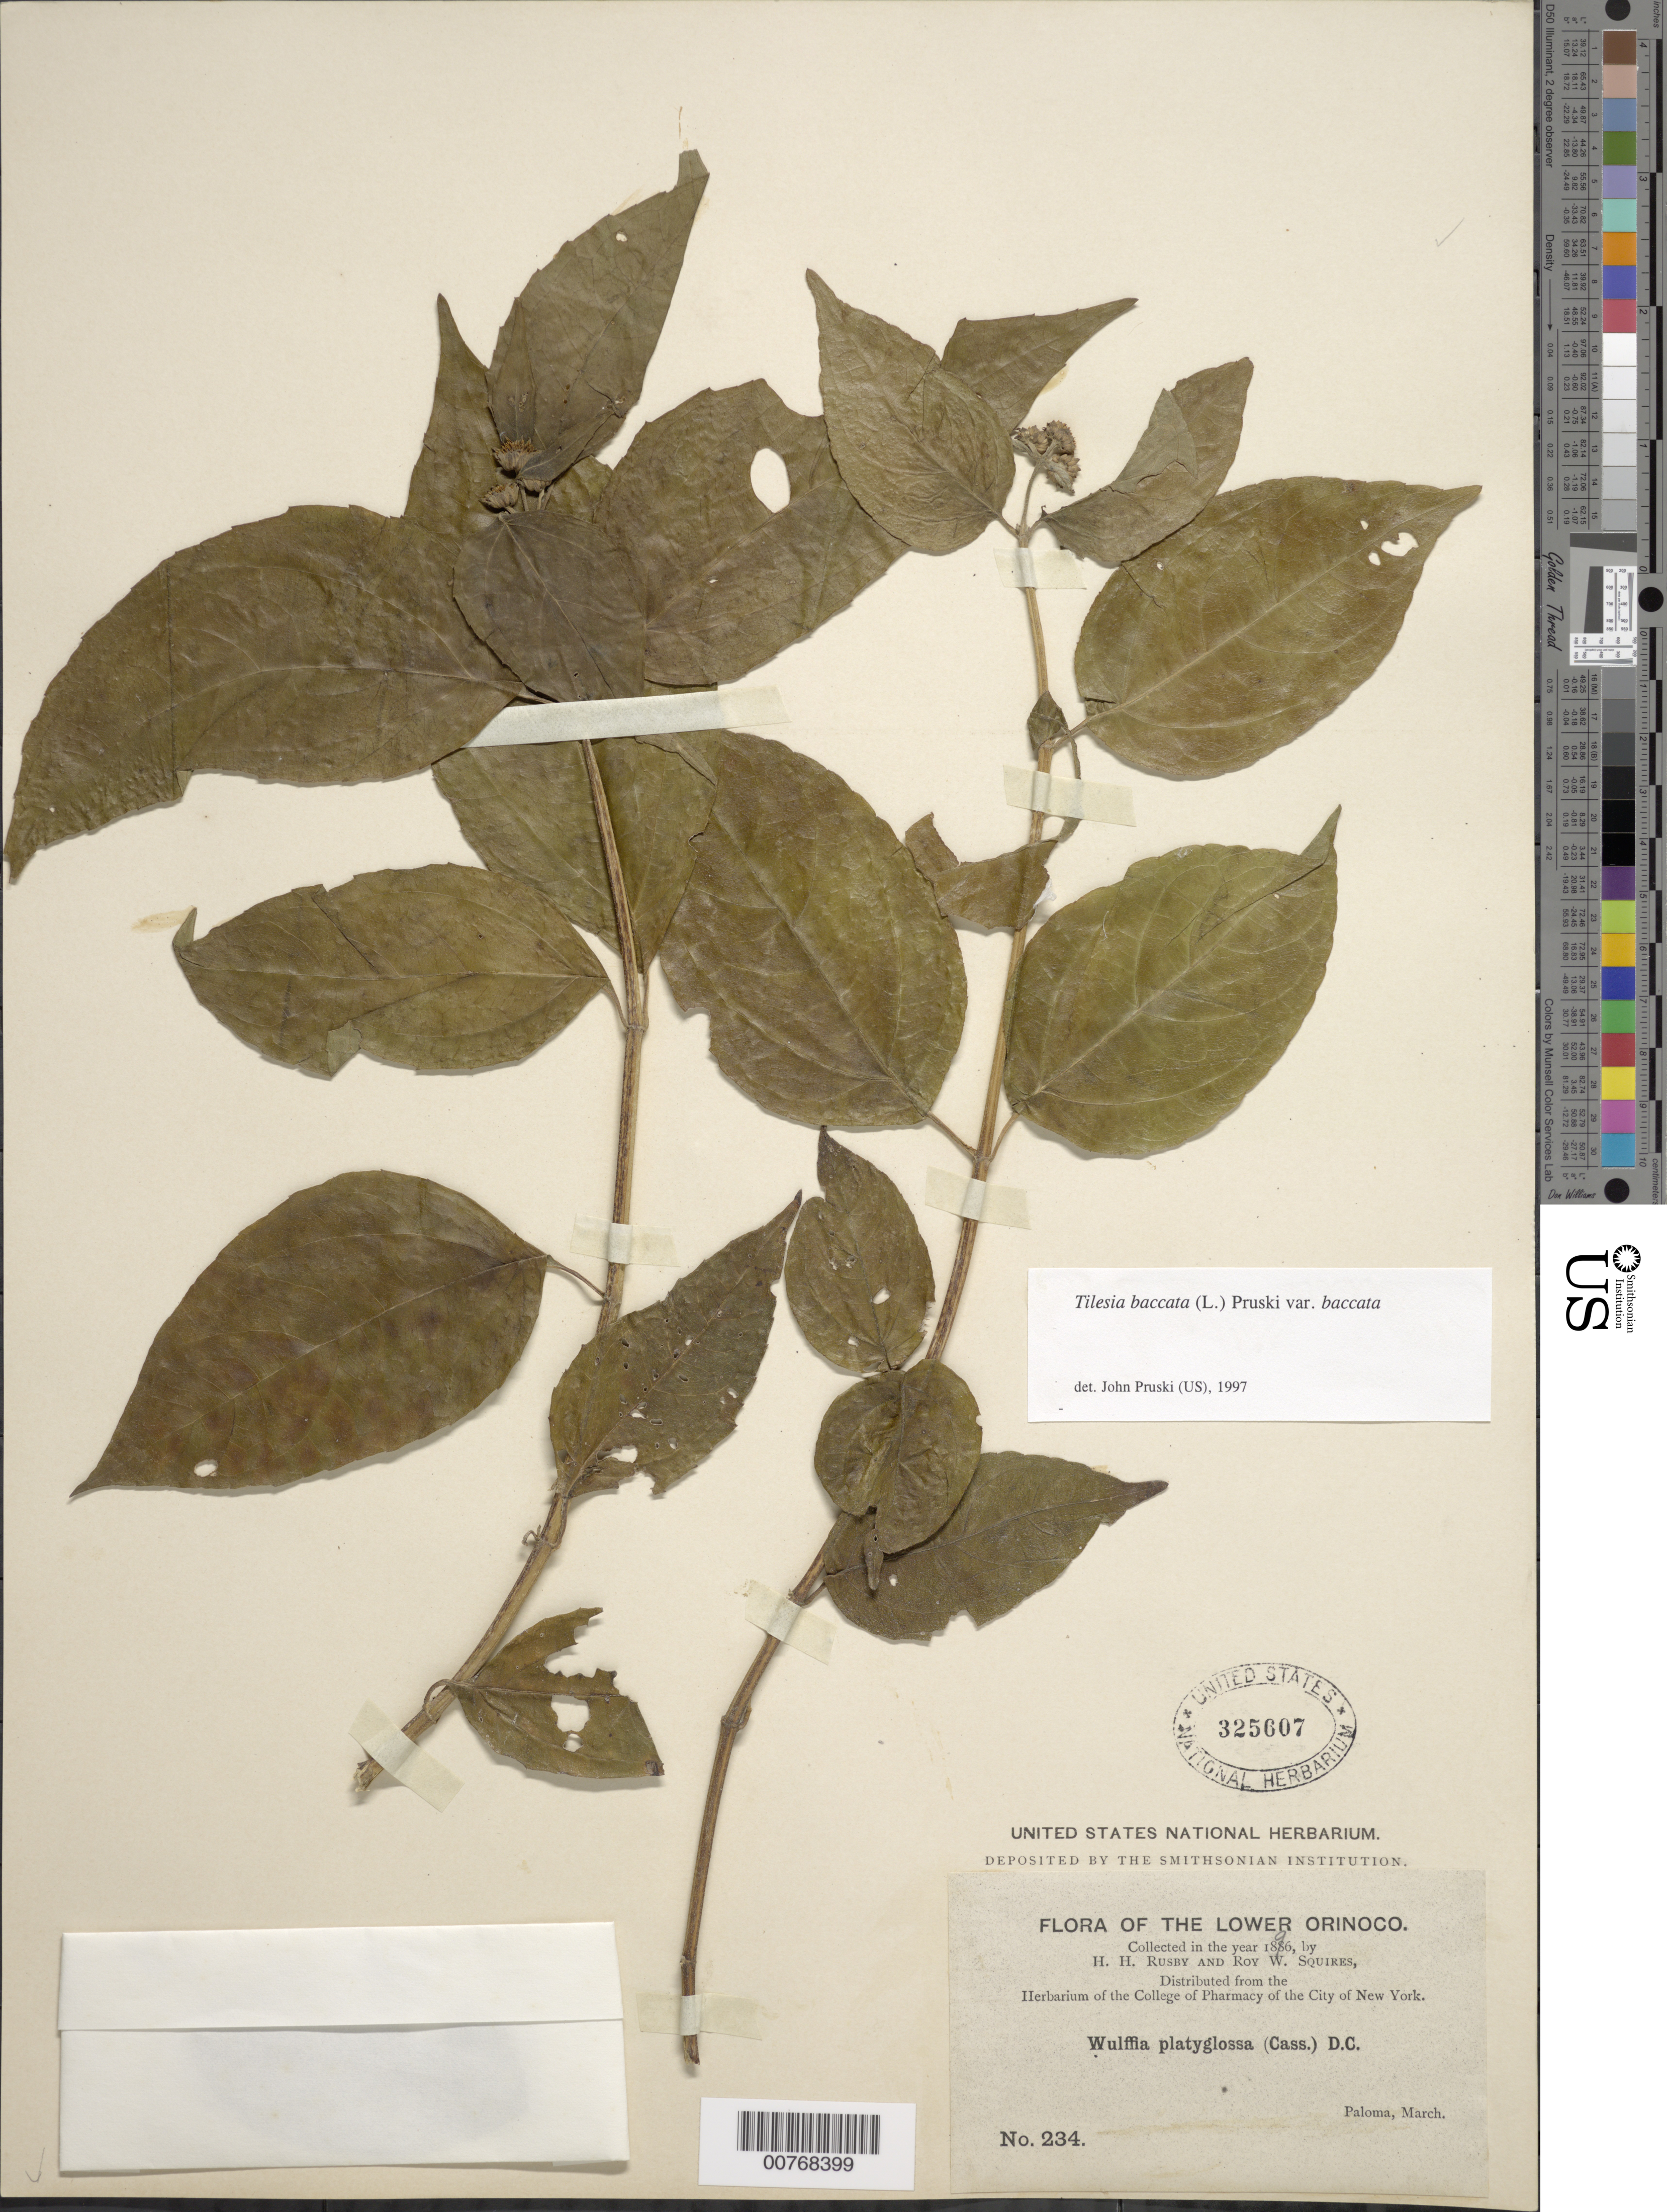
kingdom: Plantae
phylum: Tracheophyta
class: Magnoliopsida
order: Asterales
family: Asteraceae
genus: Wulffia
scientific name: Wulffia baccata var. baccata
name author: (L.) Kuntze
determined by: Pruski, J. F.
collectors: H. H. Rusby & R. Squires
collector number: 234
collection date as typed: April 1896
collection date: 1896-04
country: Venezuela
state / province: Delta Amacuro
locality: Lower Orinoco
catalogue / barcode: US 325607